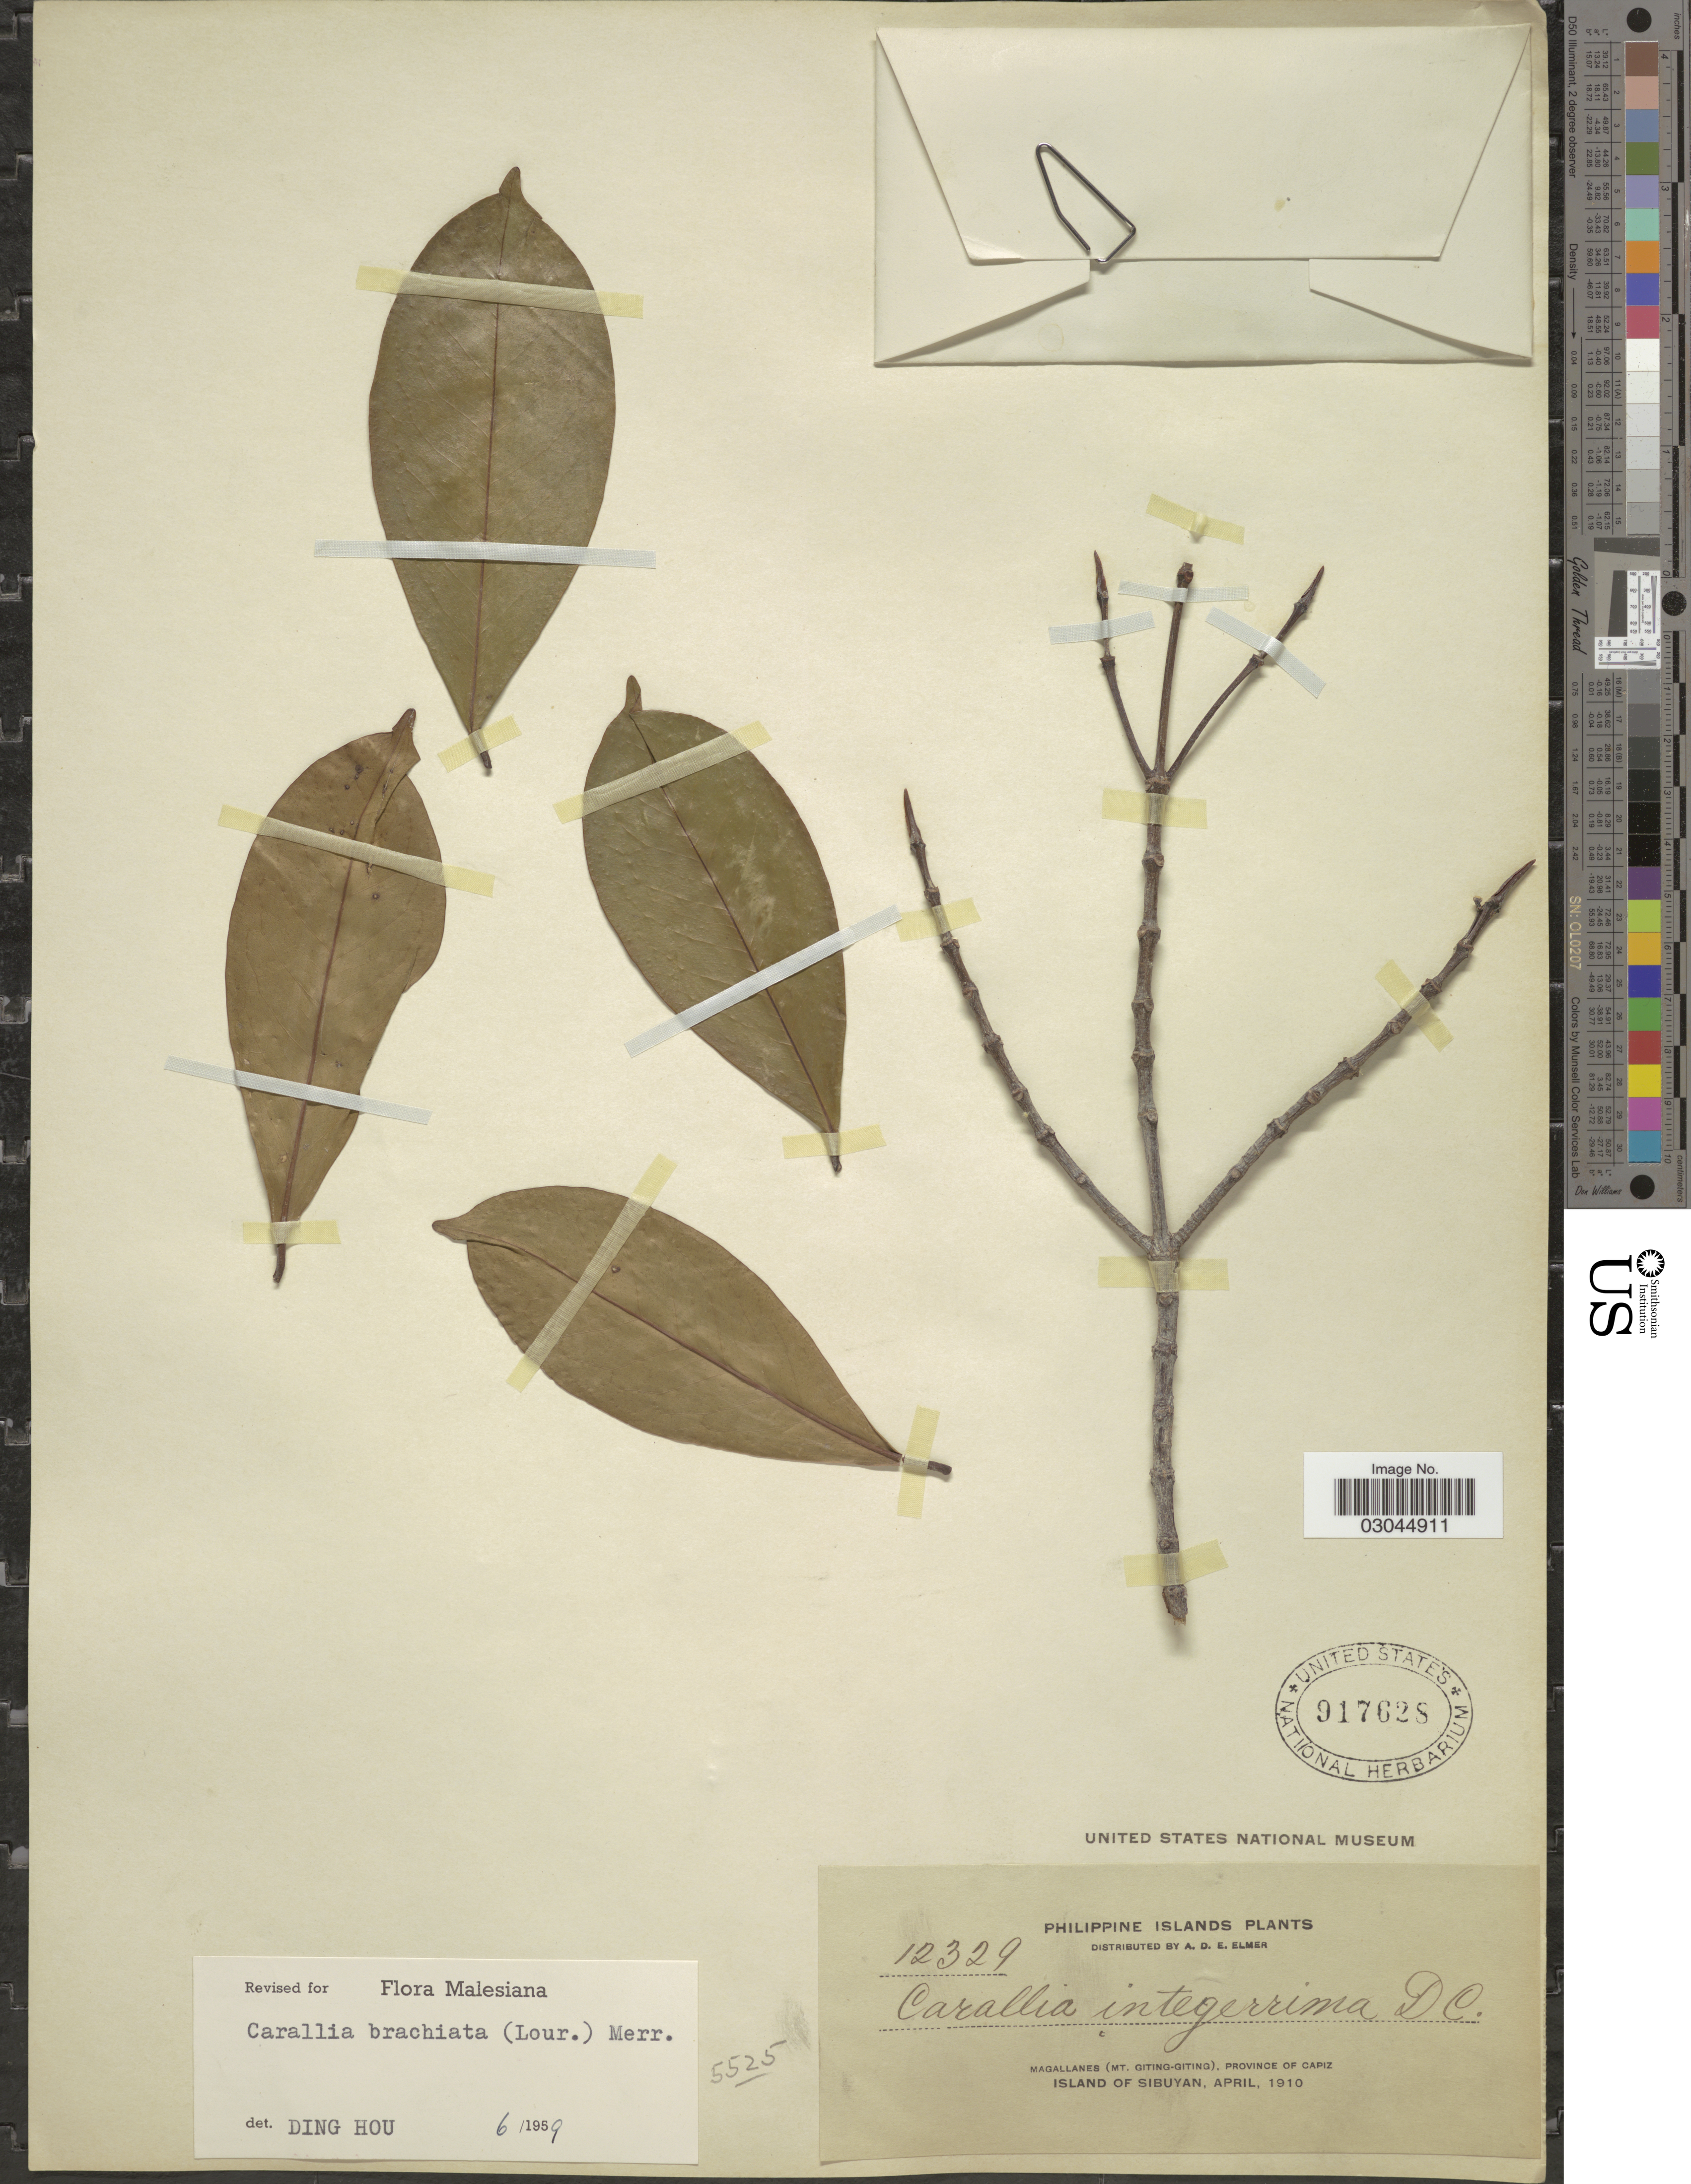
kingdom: Plantae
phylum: Tracheophyta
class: Magnoliopsida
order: Malpighiales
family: Rhizophoraceae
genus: Carallia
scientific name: Carallia brachiata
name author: (Lour.) Merr.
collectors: A. D. E. Elmer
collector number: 12329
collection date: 1910-04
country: Philippines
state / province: Western Visayas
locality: Magalanes (Mt. Giting-Giting), Province of Capiz, Island of Sibuyan.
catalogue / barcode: US 917628